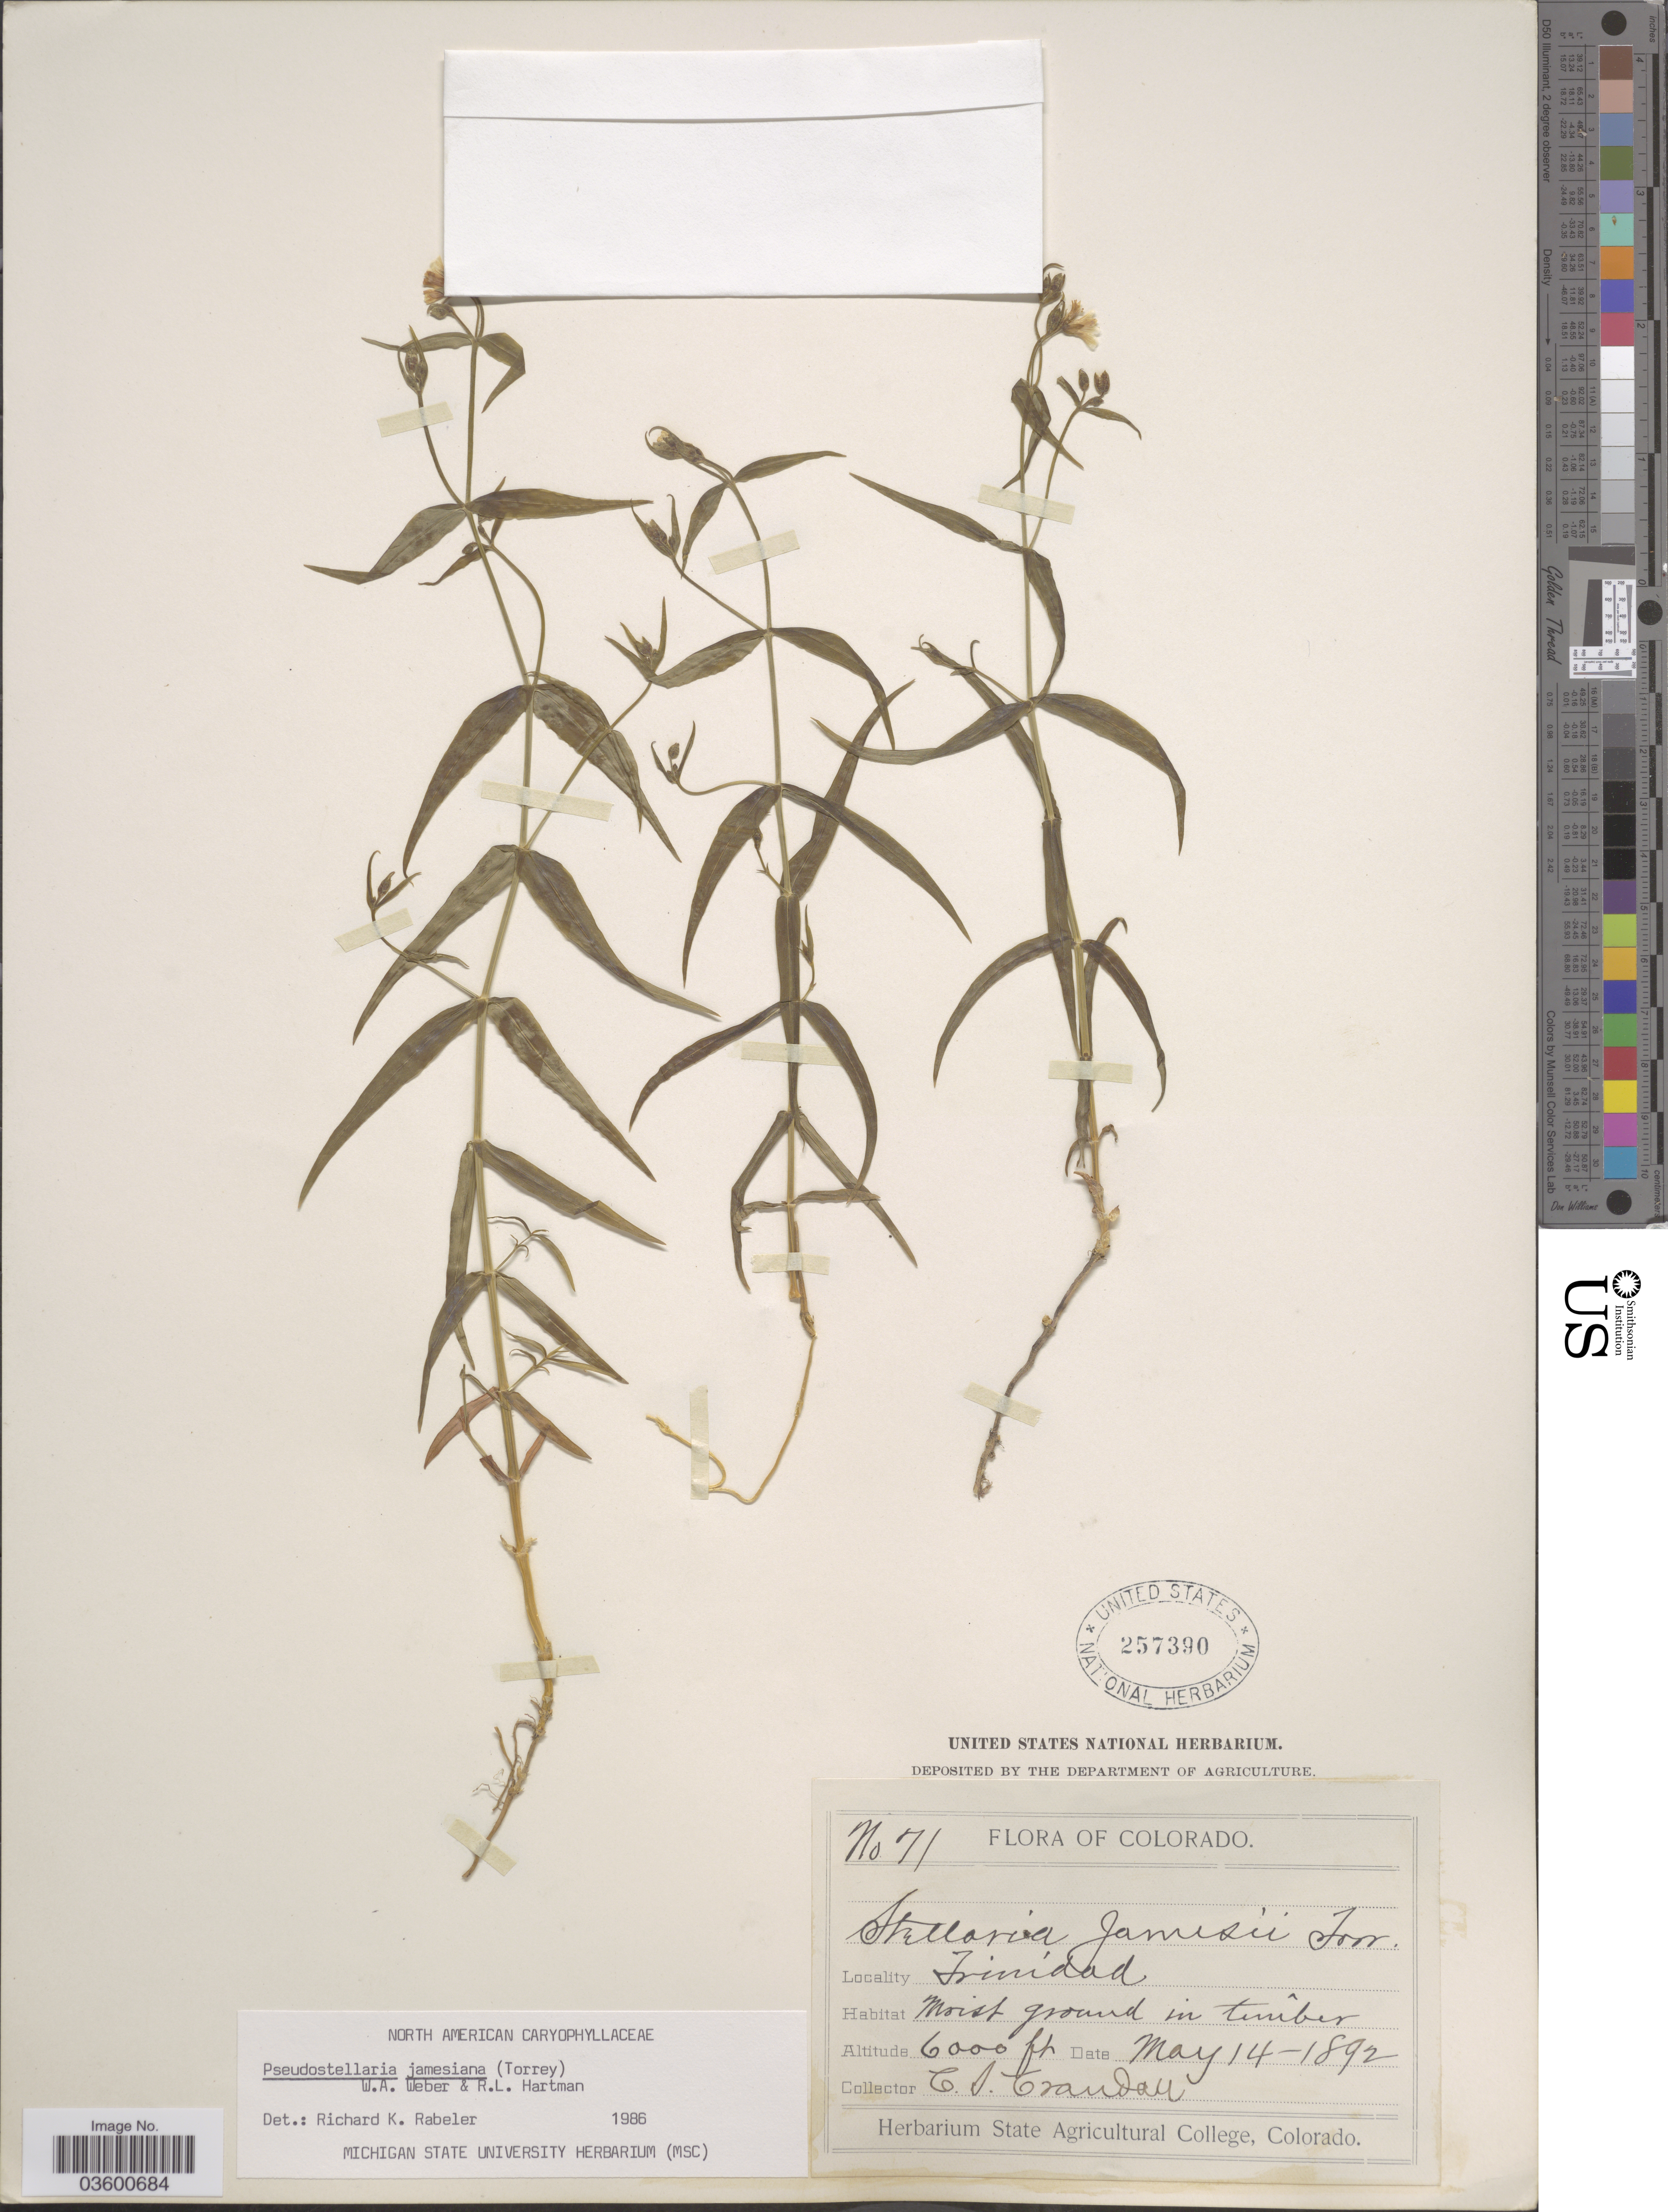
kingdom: Plantae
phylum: Tracheophyta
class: Magnoliopsida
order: Caryophyllales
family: Caryophyllaceae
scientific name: Torreyostellaria jamesiana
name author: (Torr.) Gang Yao et al.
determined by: Strong, M. T., (US), Smithsonian Institution - National Museum of Natural History (UNITED STATES)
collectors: C. Crandall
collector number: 71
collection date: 1892-05-14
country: United States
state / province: Colorado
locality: Trinidad.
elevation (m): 1829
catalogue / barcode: US 257390